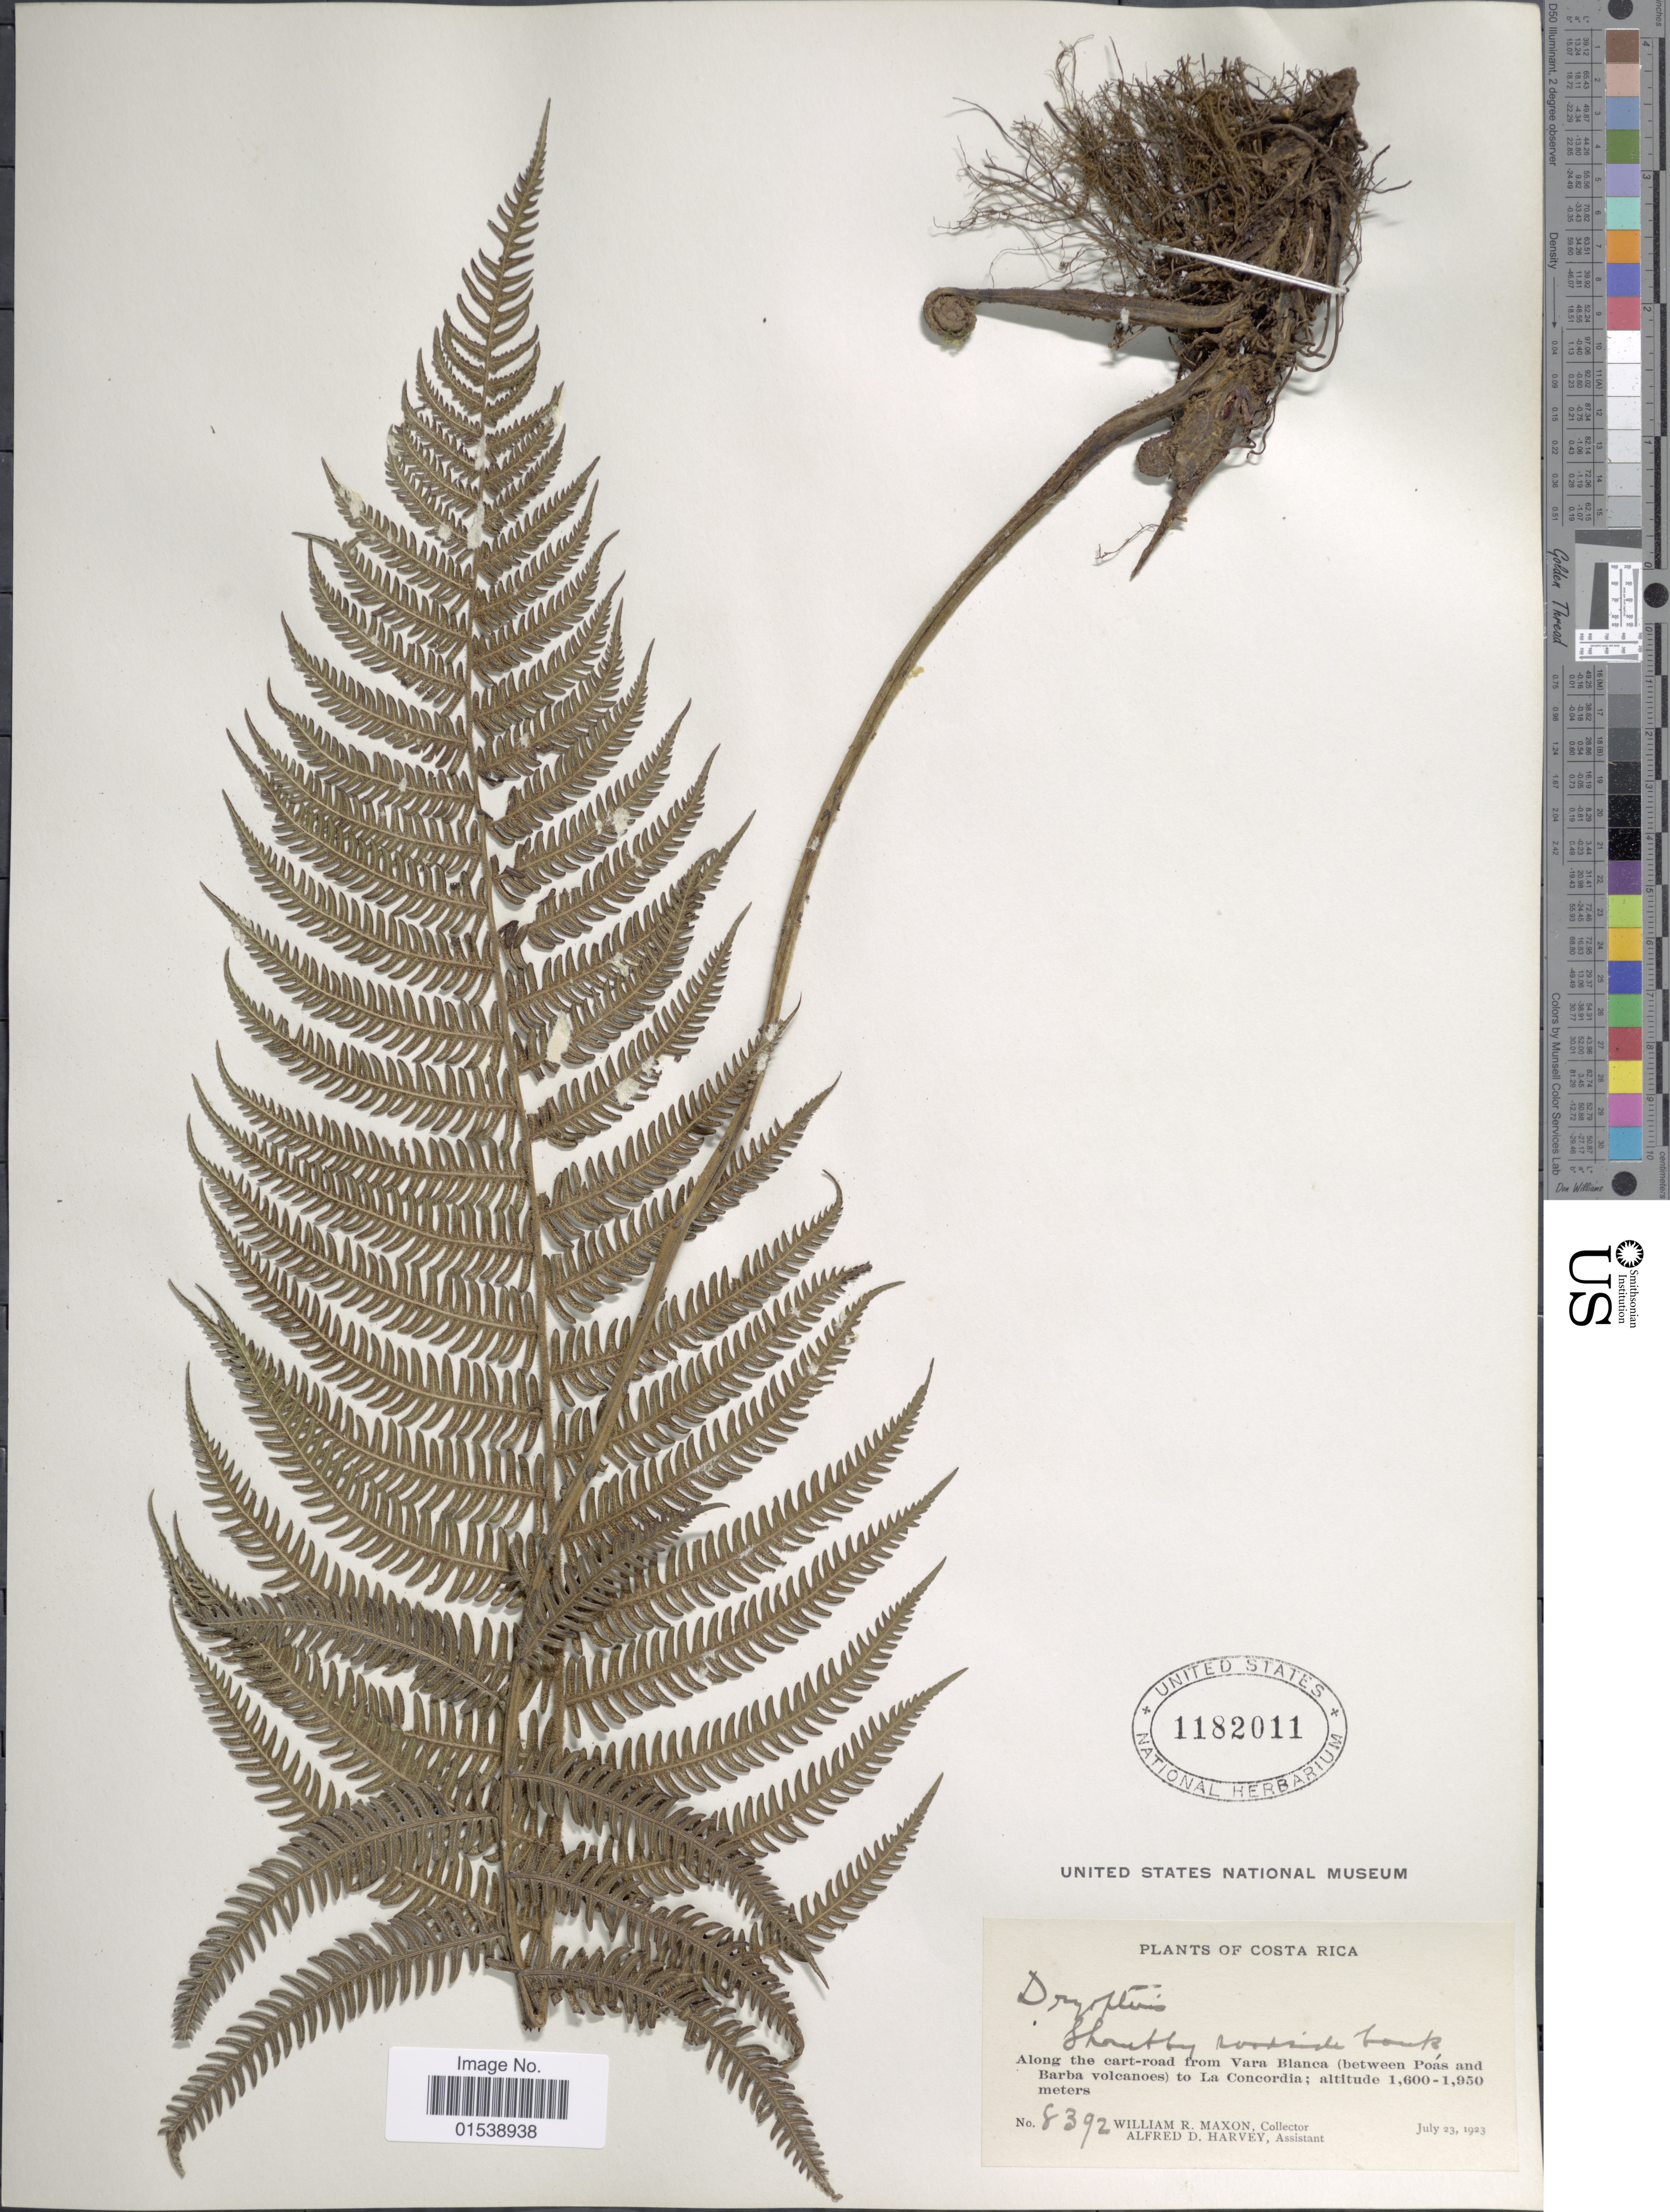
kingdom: Plantae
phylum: Tracheophyta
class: Polypodiopsida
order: Polypodiales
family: Thelypteridaceae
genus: Amauropelta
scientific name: Amauropelta rudis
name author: (Kunze) Pic. Serm.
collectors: W. R. Maxon & A. D. Harvey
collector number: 8392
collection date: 1923-07-23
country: Costa Rica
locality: Along the cart-road from Vara Blanca (between Poas and Barba volcanoes) to La Concordia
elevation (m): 1600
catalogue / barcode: US 1182011